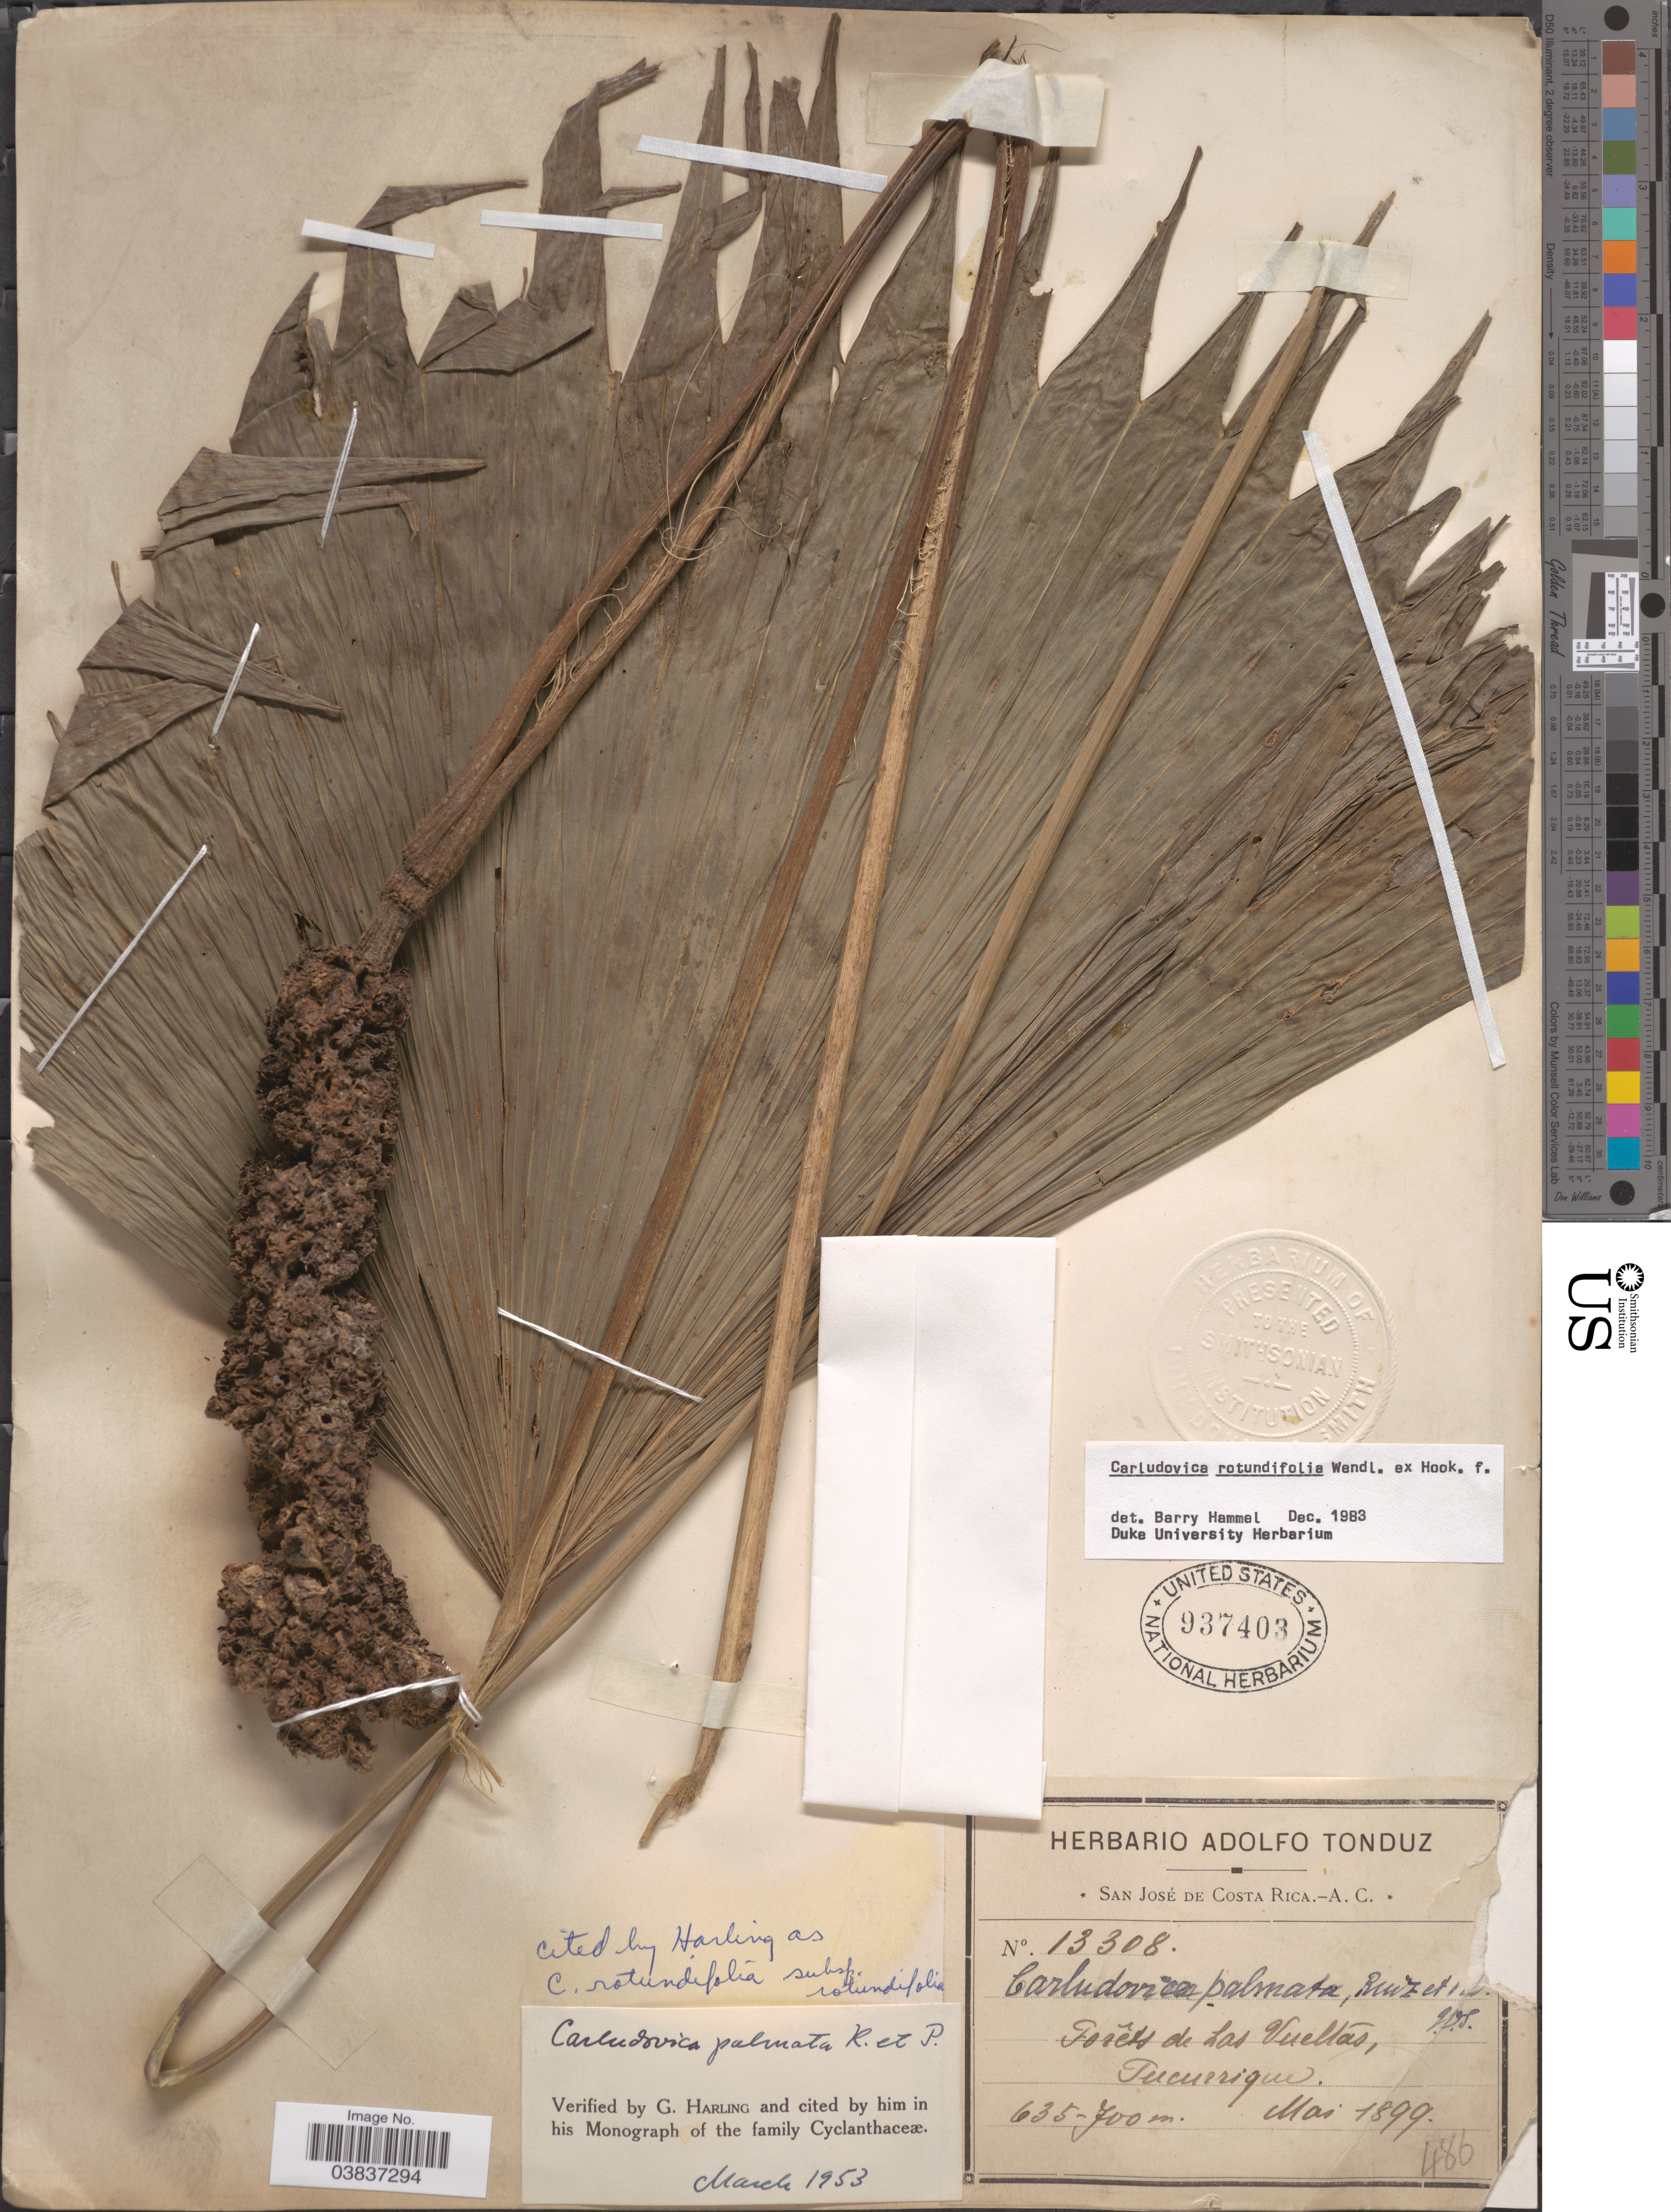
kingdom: Plantae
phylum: Tracheophyta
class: Liliopsida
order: Pandanales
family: Cyclanthaceae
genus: Carludovica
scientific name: Carludovica rotundifolia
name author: H. Wendl. ex Hook. f.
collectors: ex Herb. Adolfo Tonduz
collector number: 13308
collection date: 1899-05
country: Costa Rica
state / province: San José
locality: Las Vueltas, Tucurrique.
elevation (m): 635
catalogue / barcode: US 937403